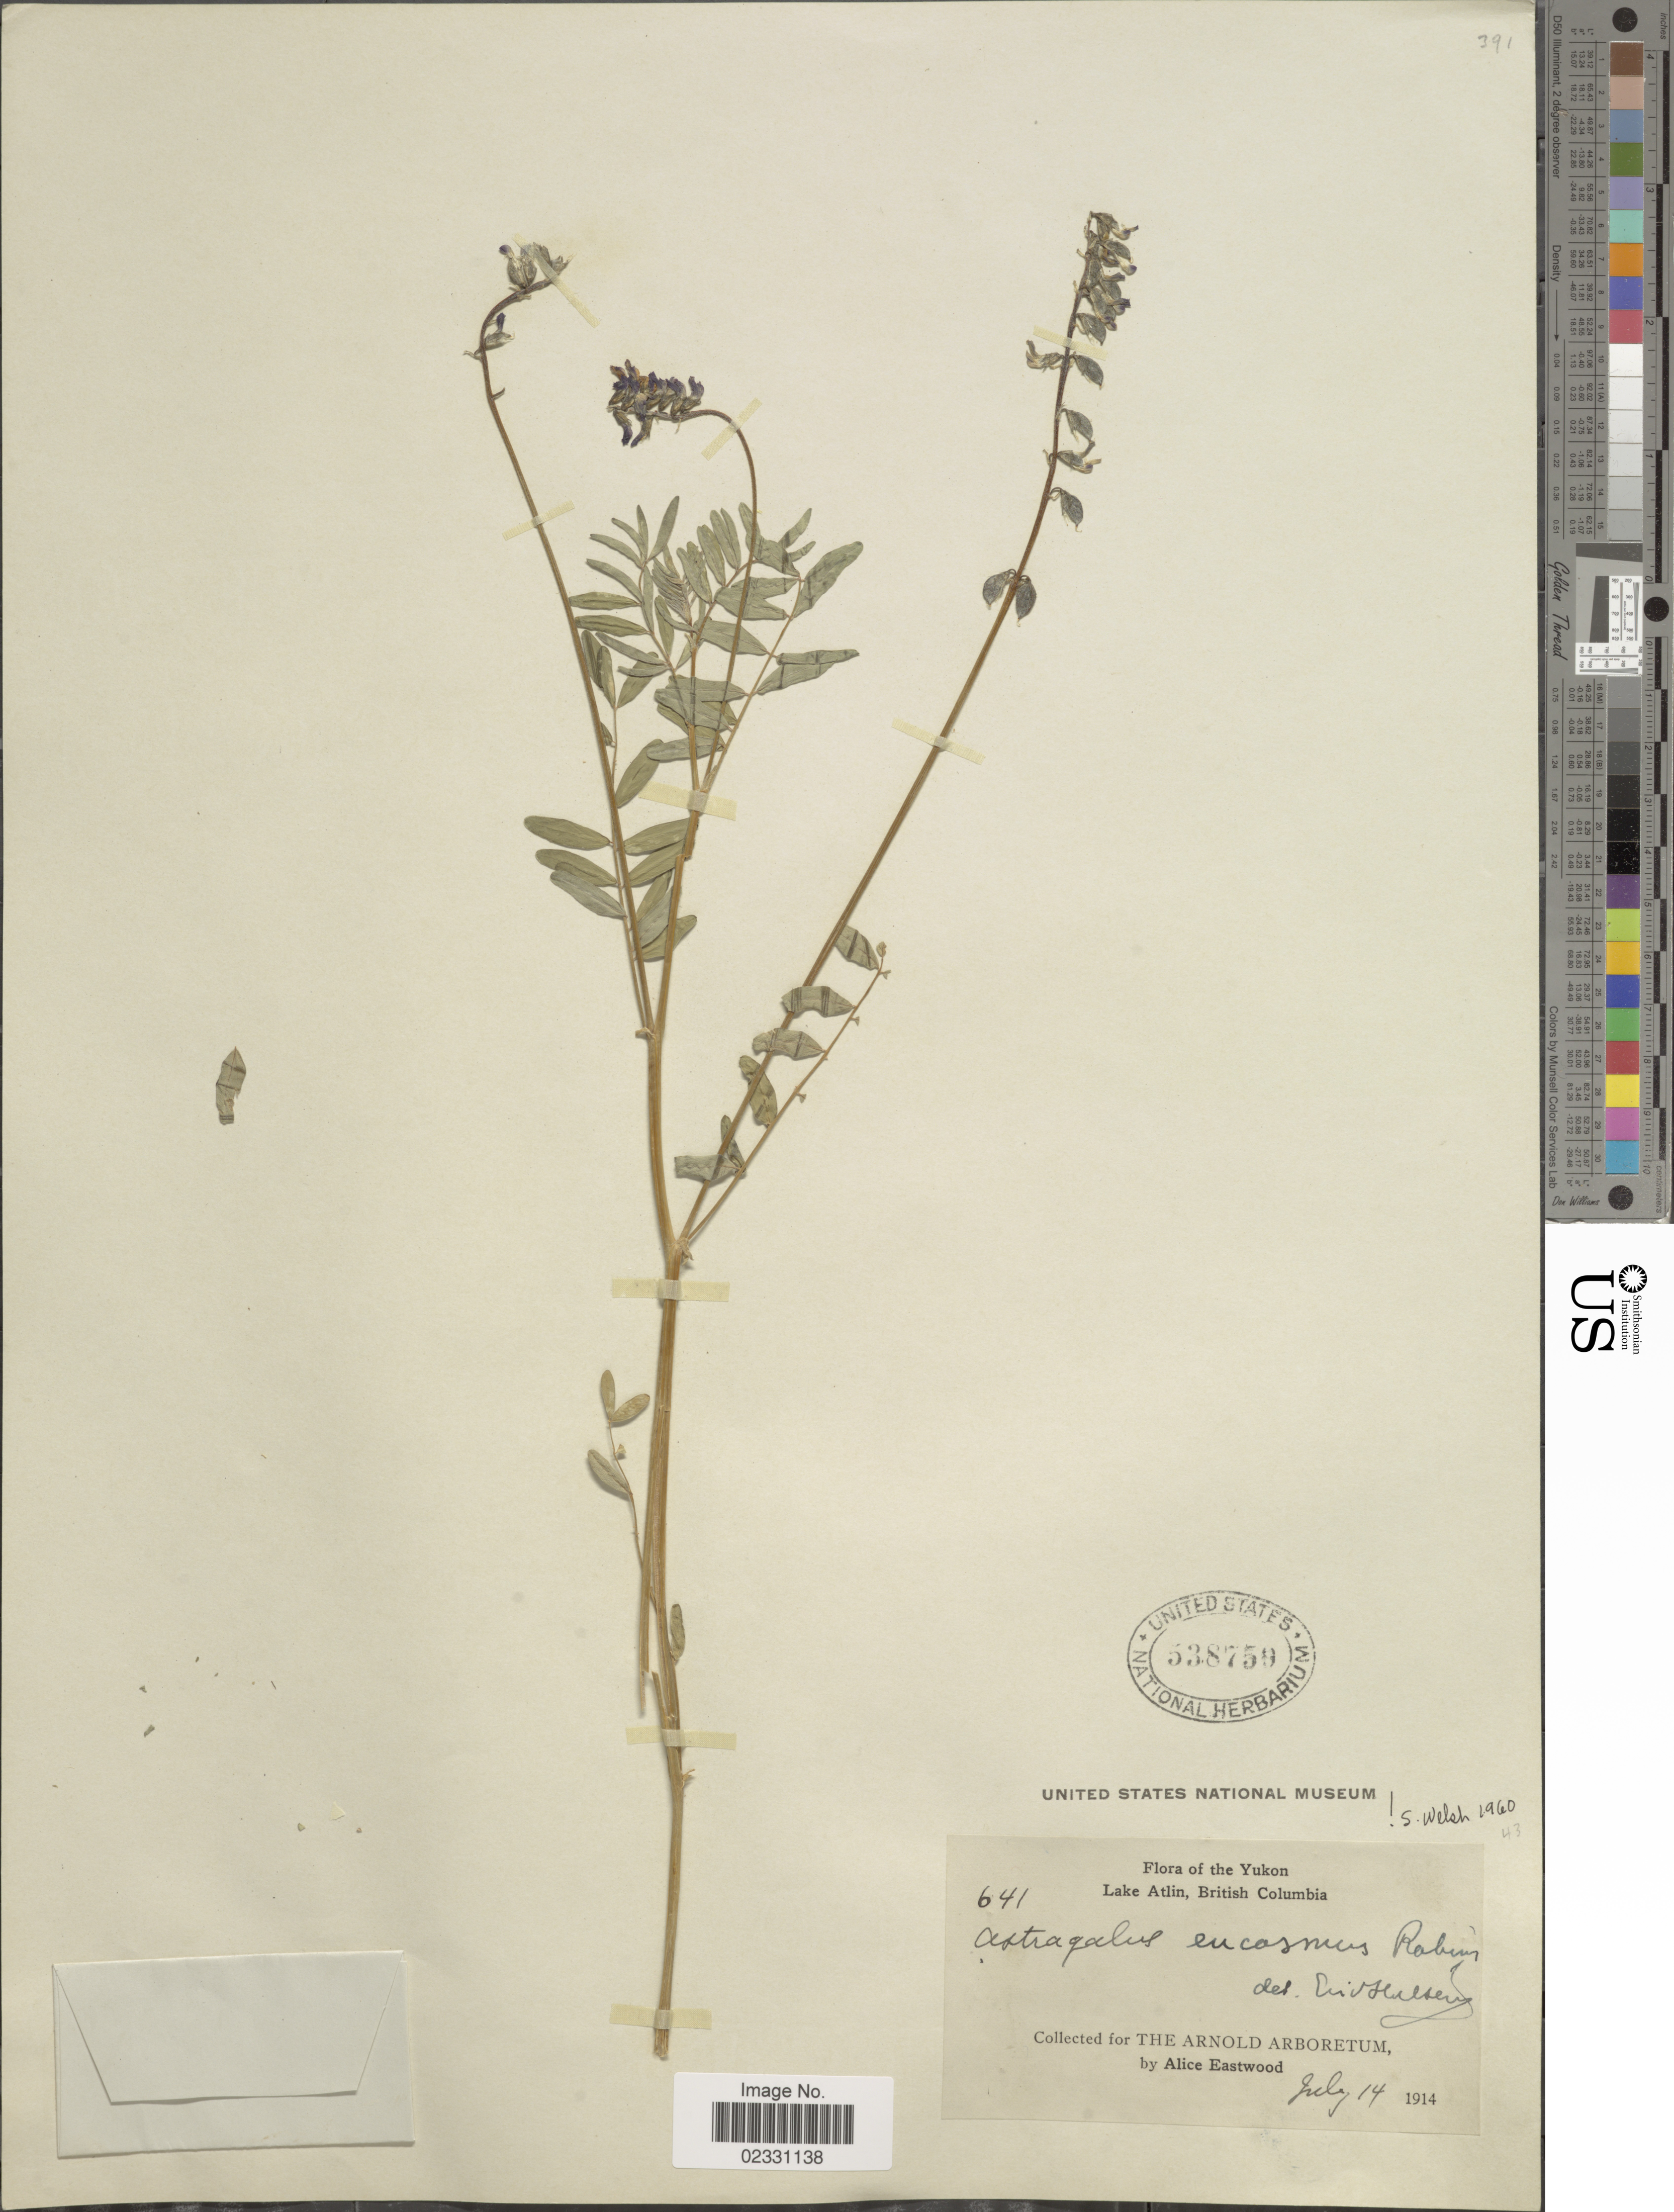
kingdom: Plantae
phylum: Tracheophyta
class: Magnoliopsida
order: Fabales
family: Fabaceae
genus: Astragalus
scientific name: Astragalus eucosmus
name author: B.L. Rob.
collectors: A. Eastwood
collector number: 641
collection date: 1914-07-14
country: Canada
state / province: British Columbia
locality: Yukon, Lake Atlin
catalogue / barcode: US 538759